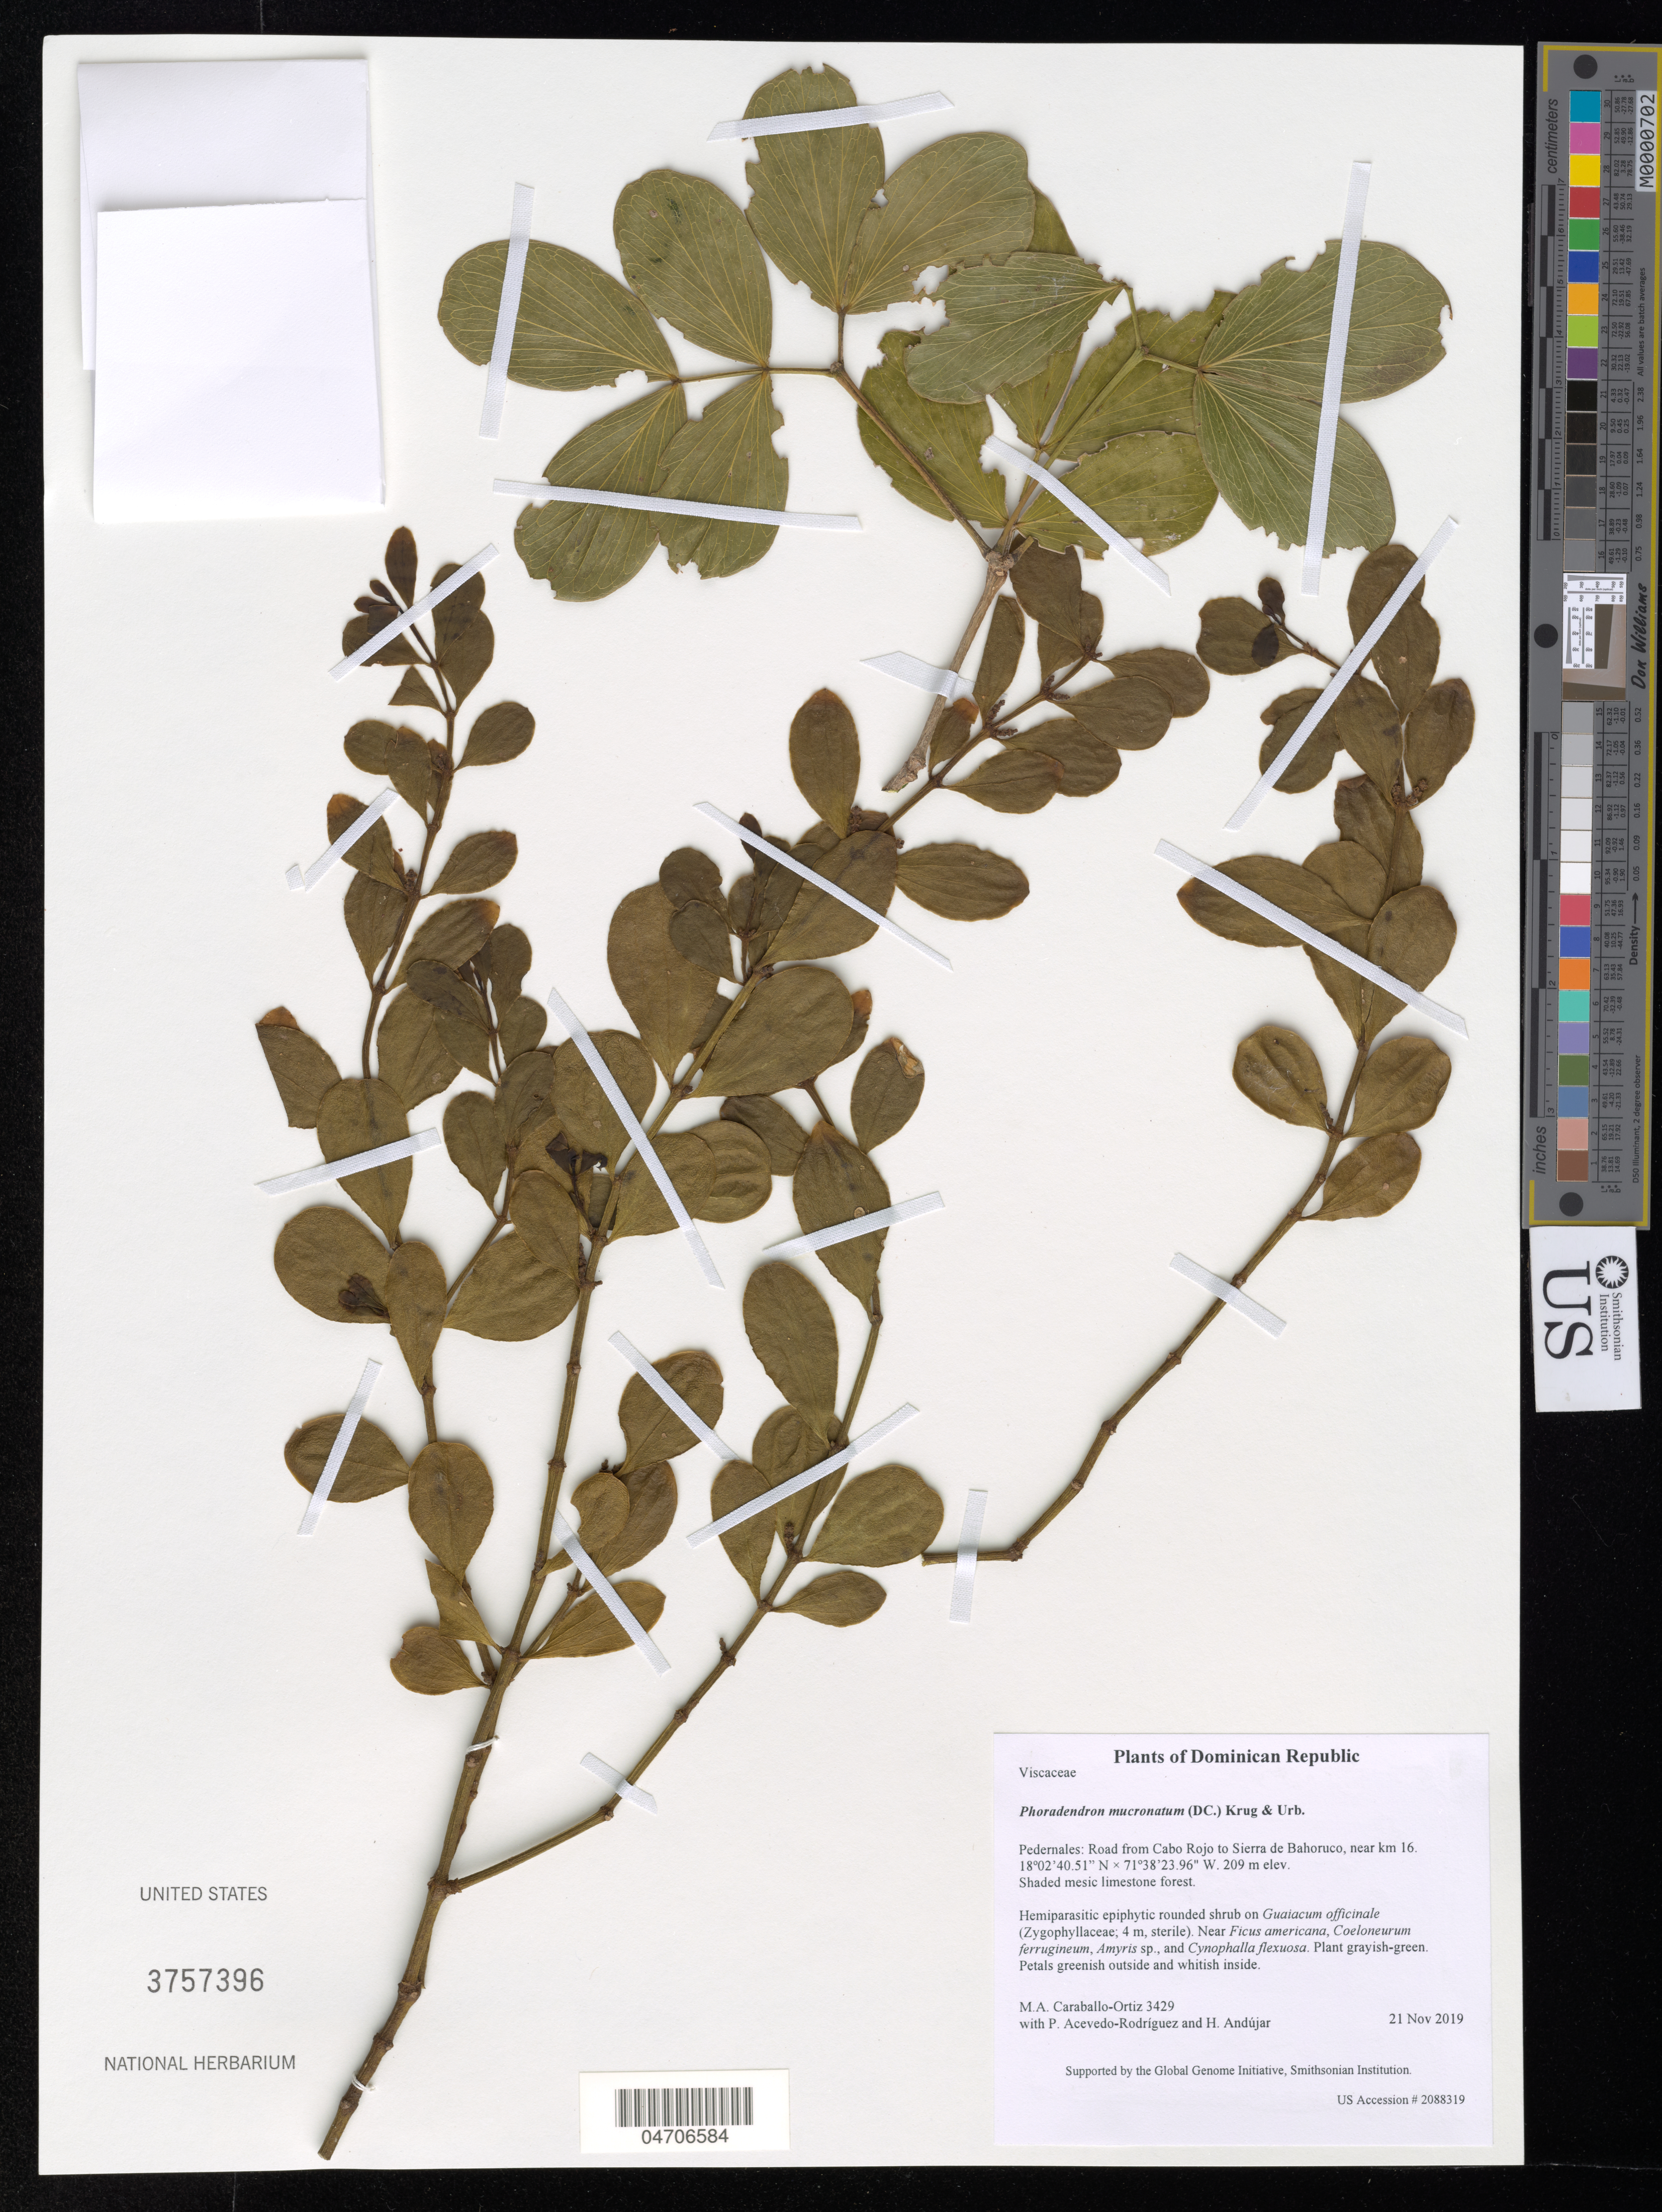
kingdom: Plantae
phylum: Tracheophyta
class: Magnoliopsida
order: Santalales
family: Viscaceae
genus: Phoradendron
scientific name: Phoradendron mucronatum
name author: (DC.) Krug & Urb.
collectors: M. Caraballo-Ortiz, P. Acevedo-Rodr. & H. Andujar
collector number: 3429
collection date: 2019-11-21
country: Dominican Republic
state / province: Pedernales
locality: Road from Cabo Rojo to Sierra de Bahoruco, near km 16.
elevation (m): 209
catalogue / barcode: US 3757396